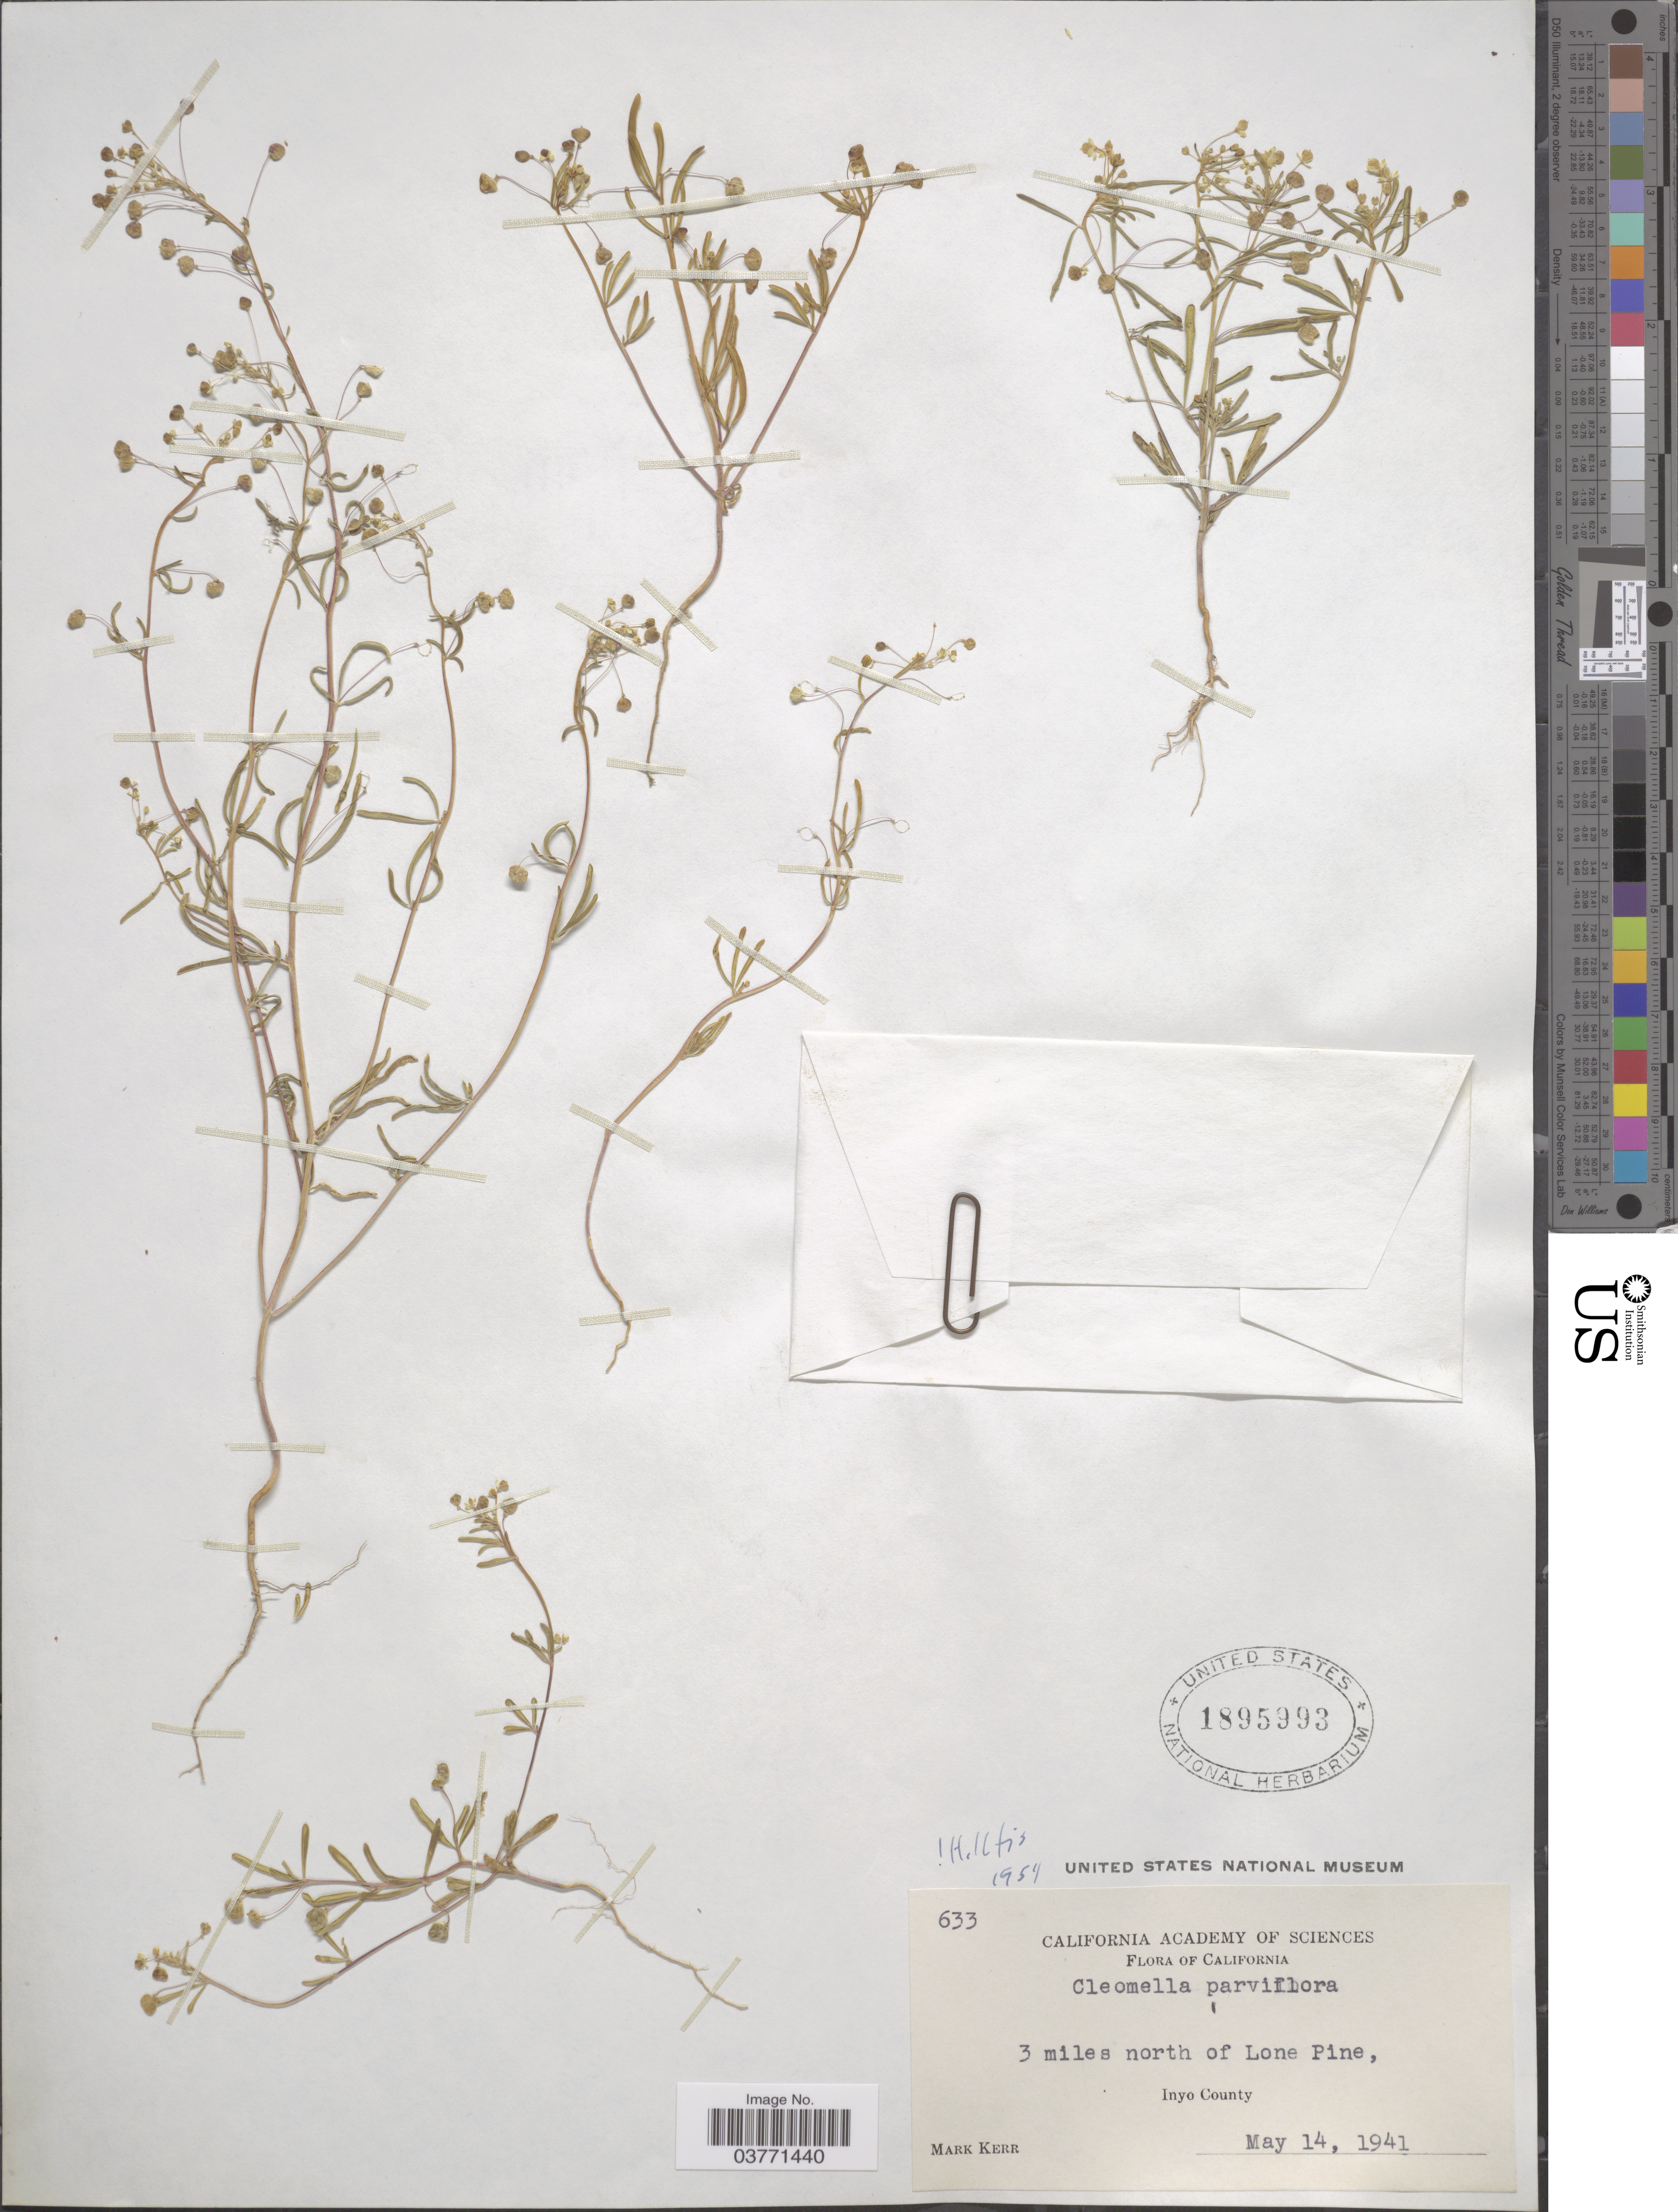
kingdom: Plantae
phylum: Tracheophyta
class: Magnoliopsida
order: Brassicales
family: Cleomaceae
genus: Cleomella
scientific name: Cleomella parviflora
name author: A. Gray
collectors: M. Kerr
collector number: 633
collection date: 1941-05-14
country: United States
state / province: California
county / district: Inyo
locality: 3 miles north of Lone Pine, Inyo County.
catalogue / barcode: US 1895993